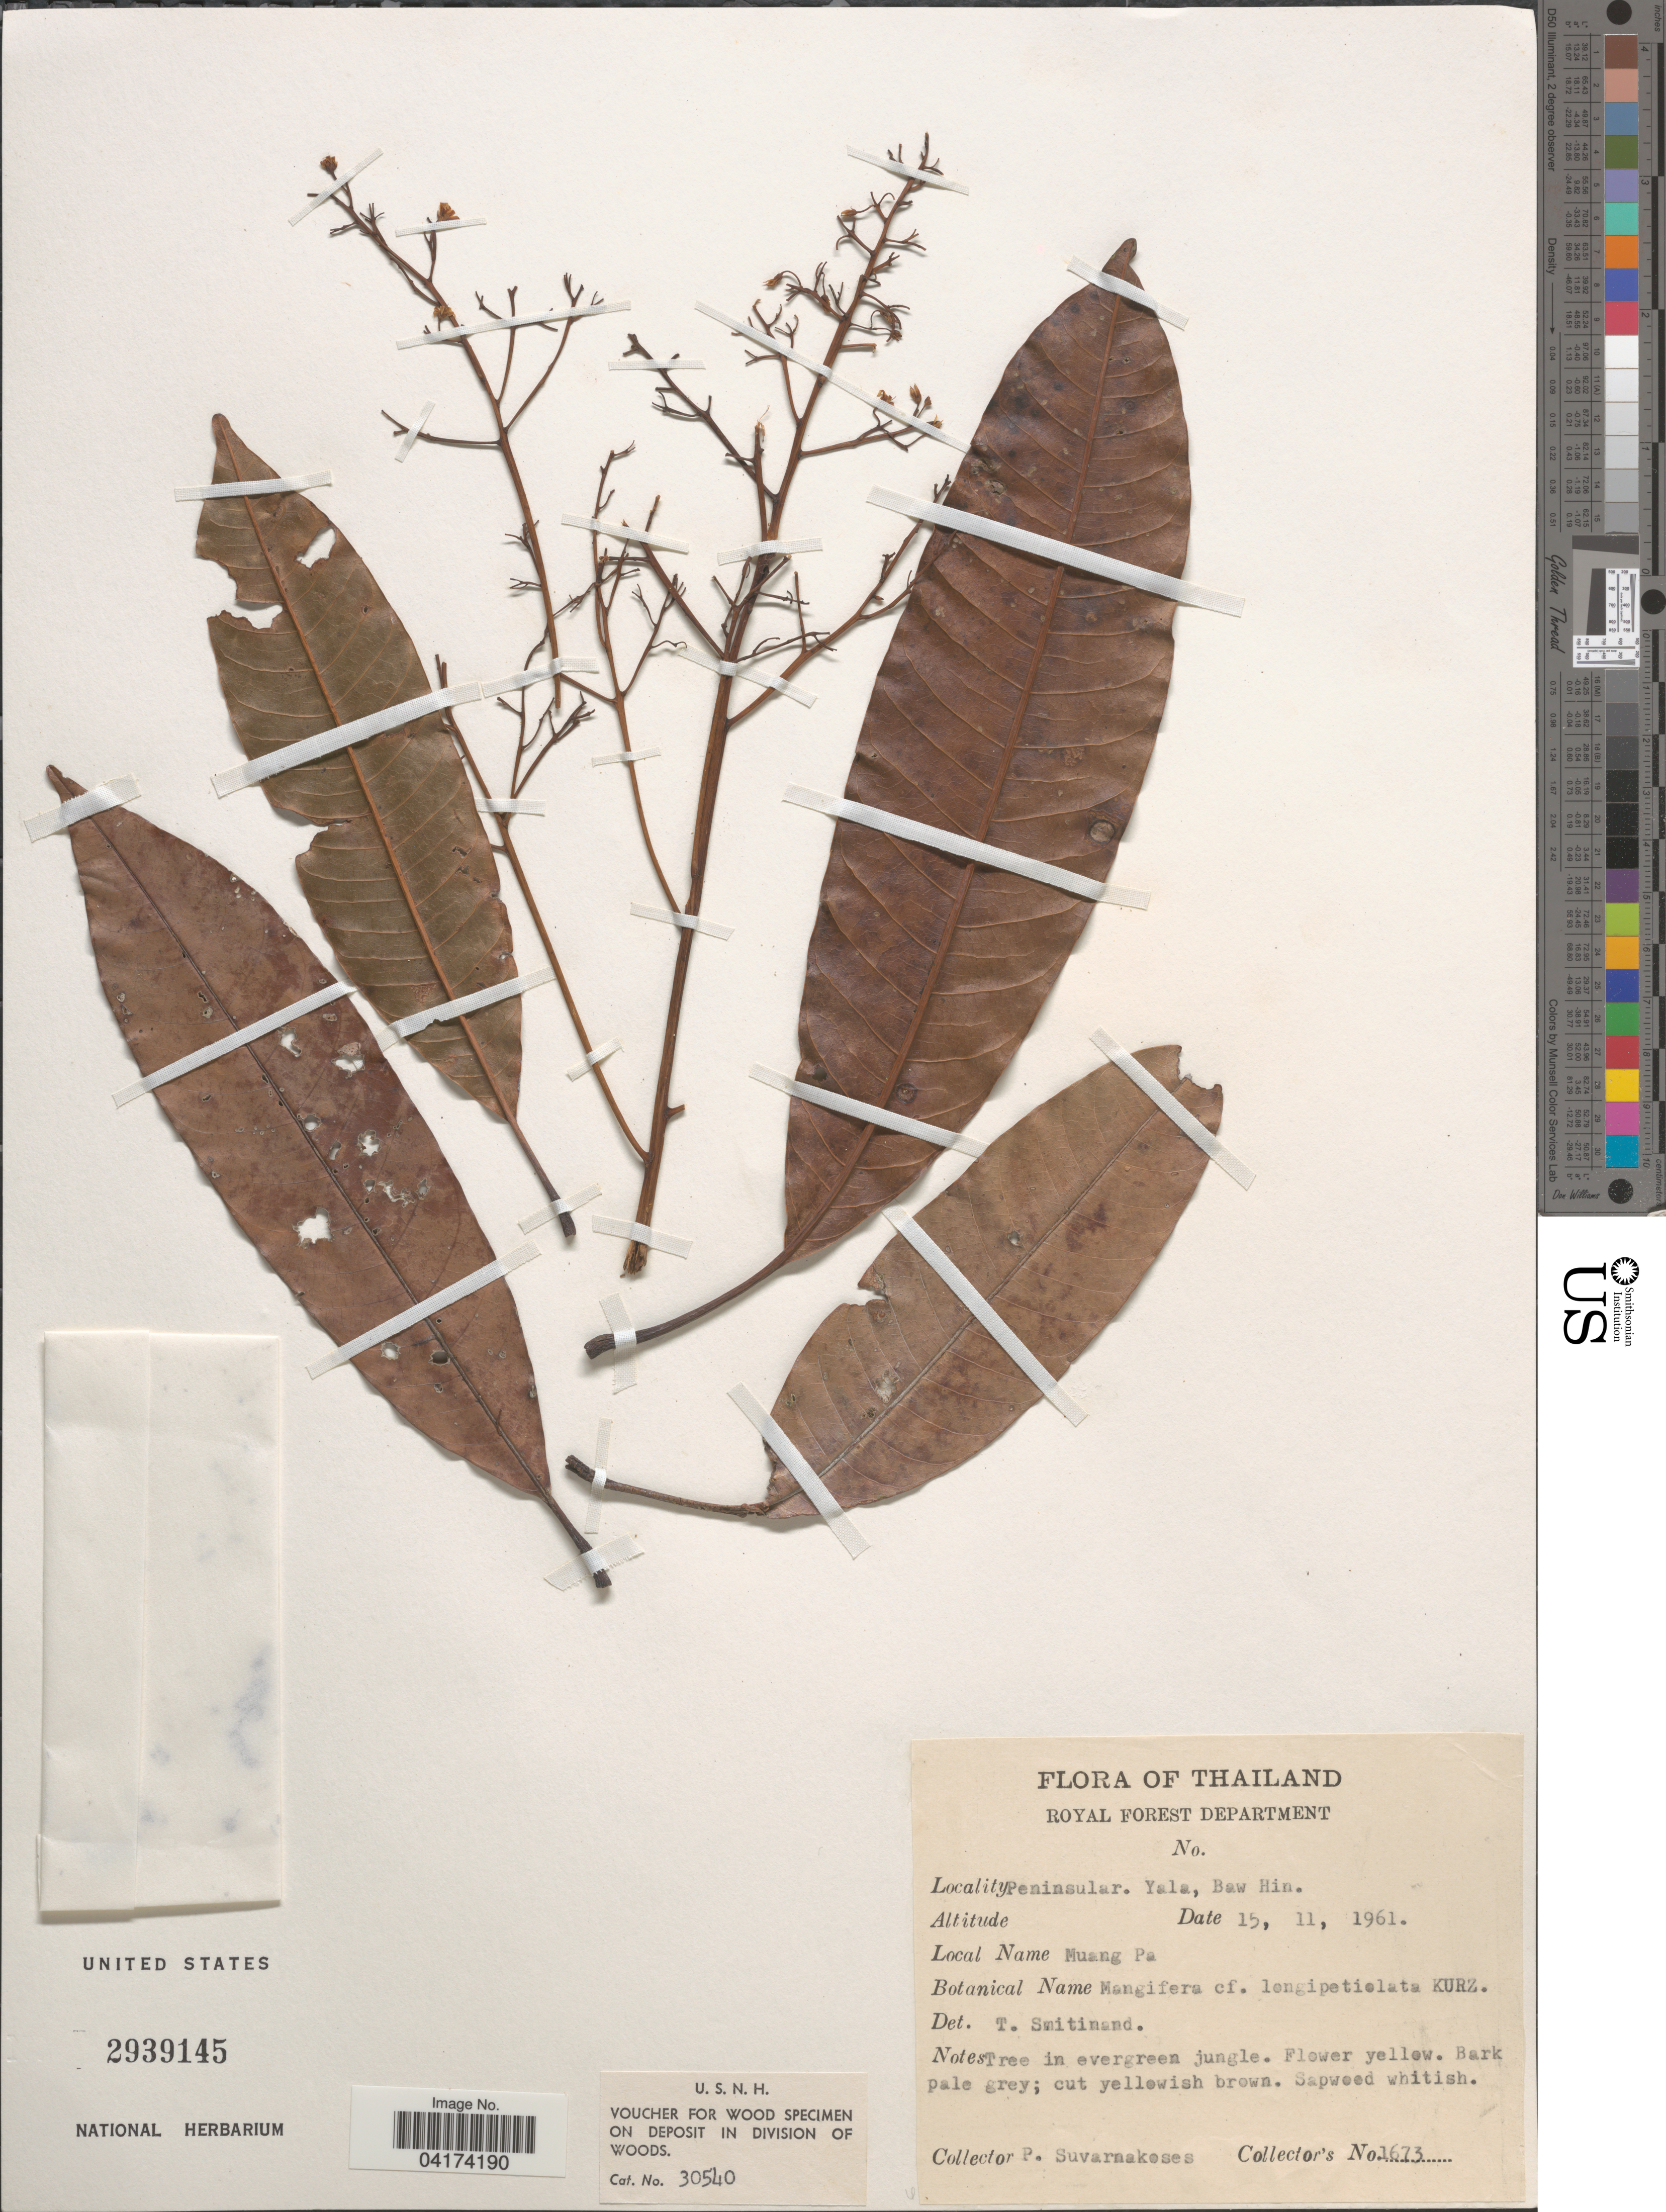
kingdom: Plantae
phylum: Tracheophyta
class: Magnoliopsida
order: Sapindales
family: Anacardiaceae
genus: Mangifera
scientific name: Mangifera longipetiolata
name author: King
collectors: P. Suvarnakoses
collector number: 1673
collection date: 1961-11-15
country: Thailand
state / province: Yala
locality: Peninsular. Yala, Baw Hin.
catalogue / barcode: US 2939145